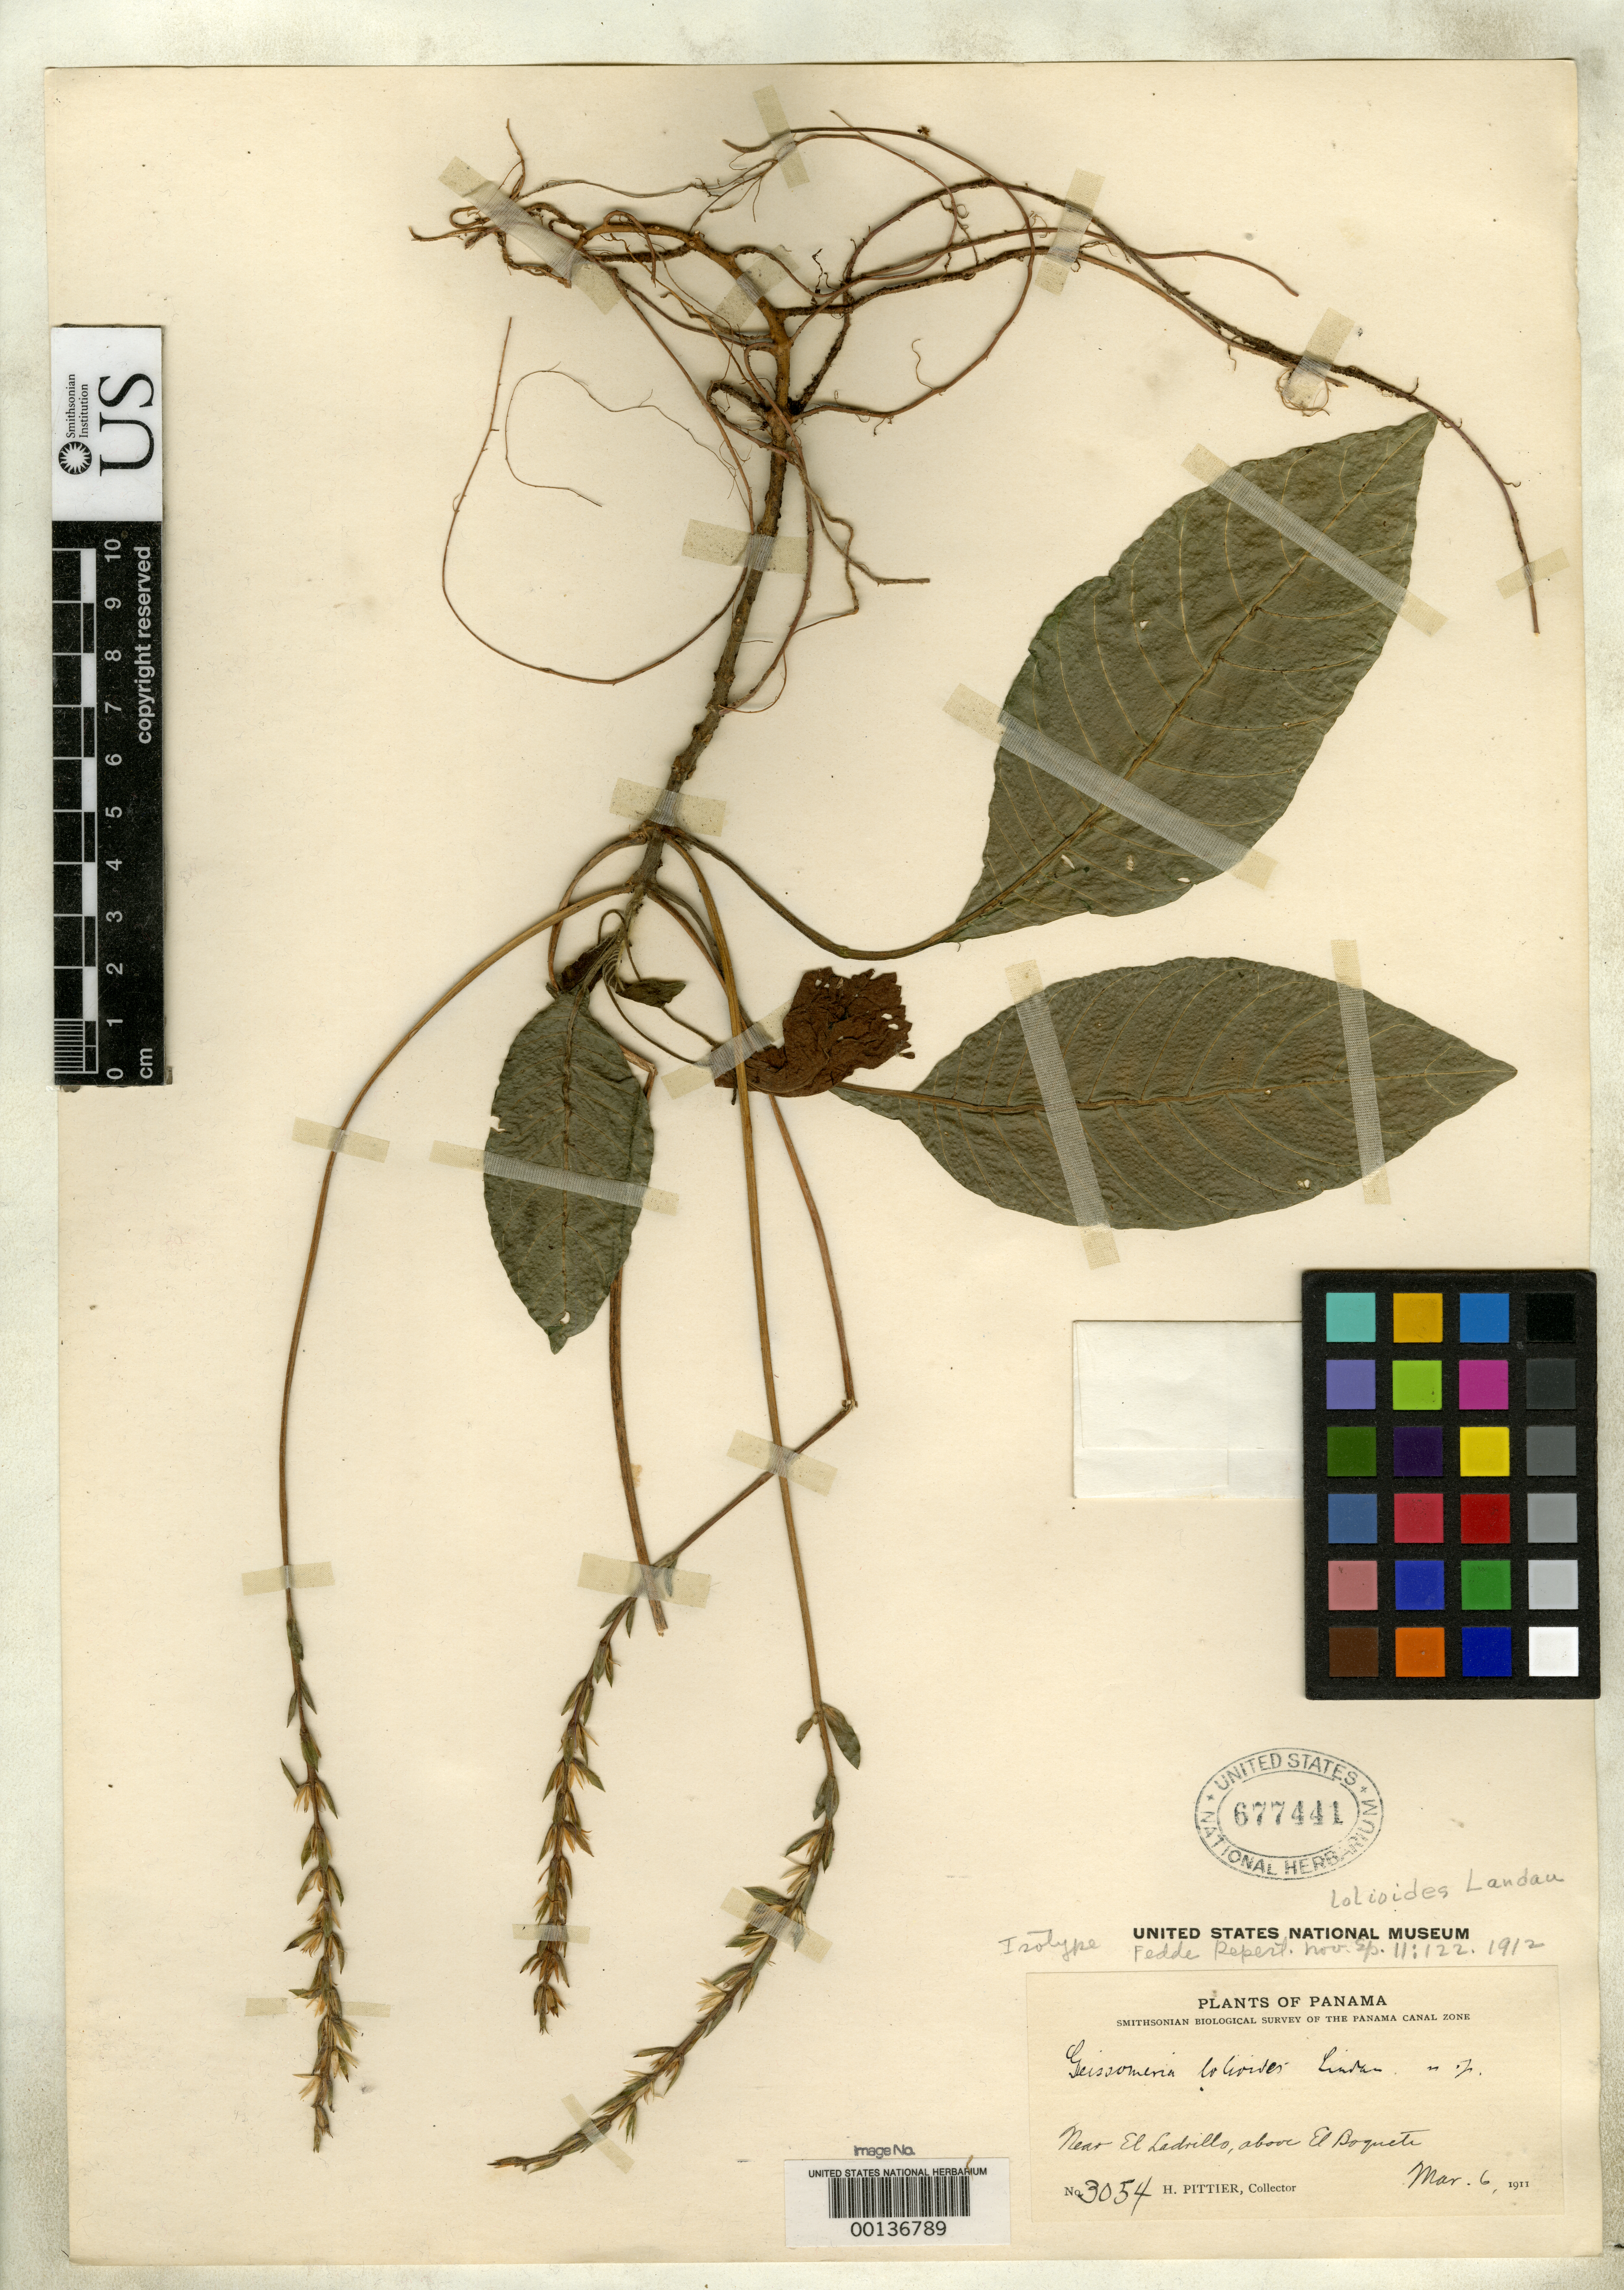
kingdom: Plantae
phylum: Tracheophyta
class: Magnoliopsida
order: Lamiales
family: Acanthaceae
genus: Geissomeria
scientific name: Geissomeria lolioides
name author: Lindau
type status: Isotype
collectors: H. F. Pittier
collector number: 3054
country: Panama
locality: NW of Boquete towards Parque Nacional Volcan Baru.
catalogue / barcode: US 677441